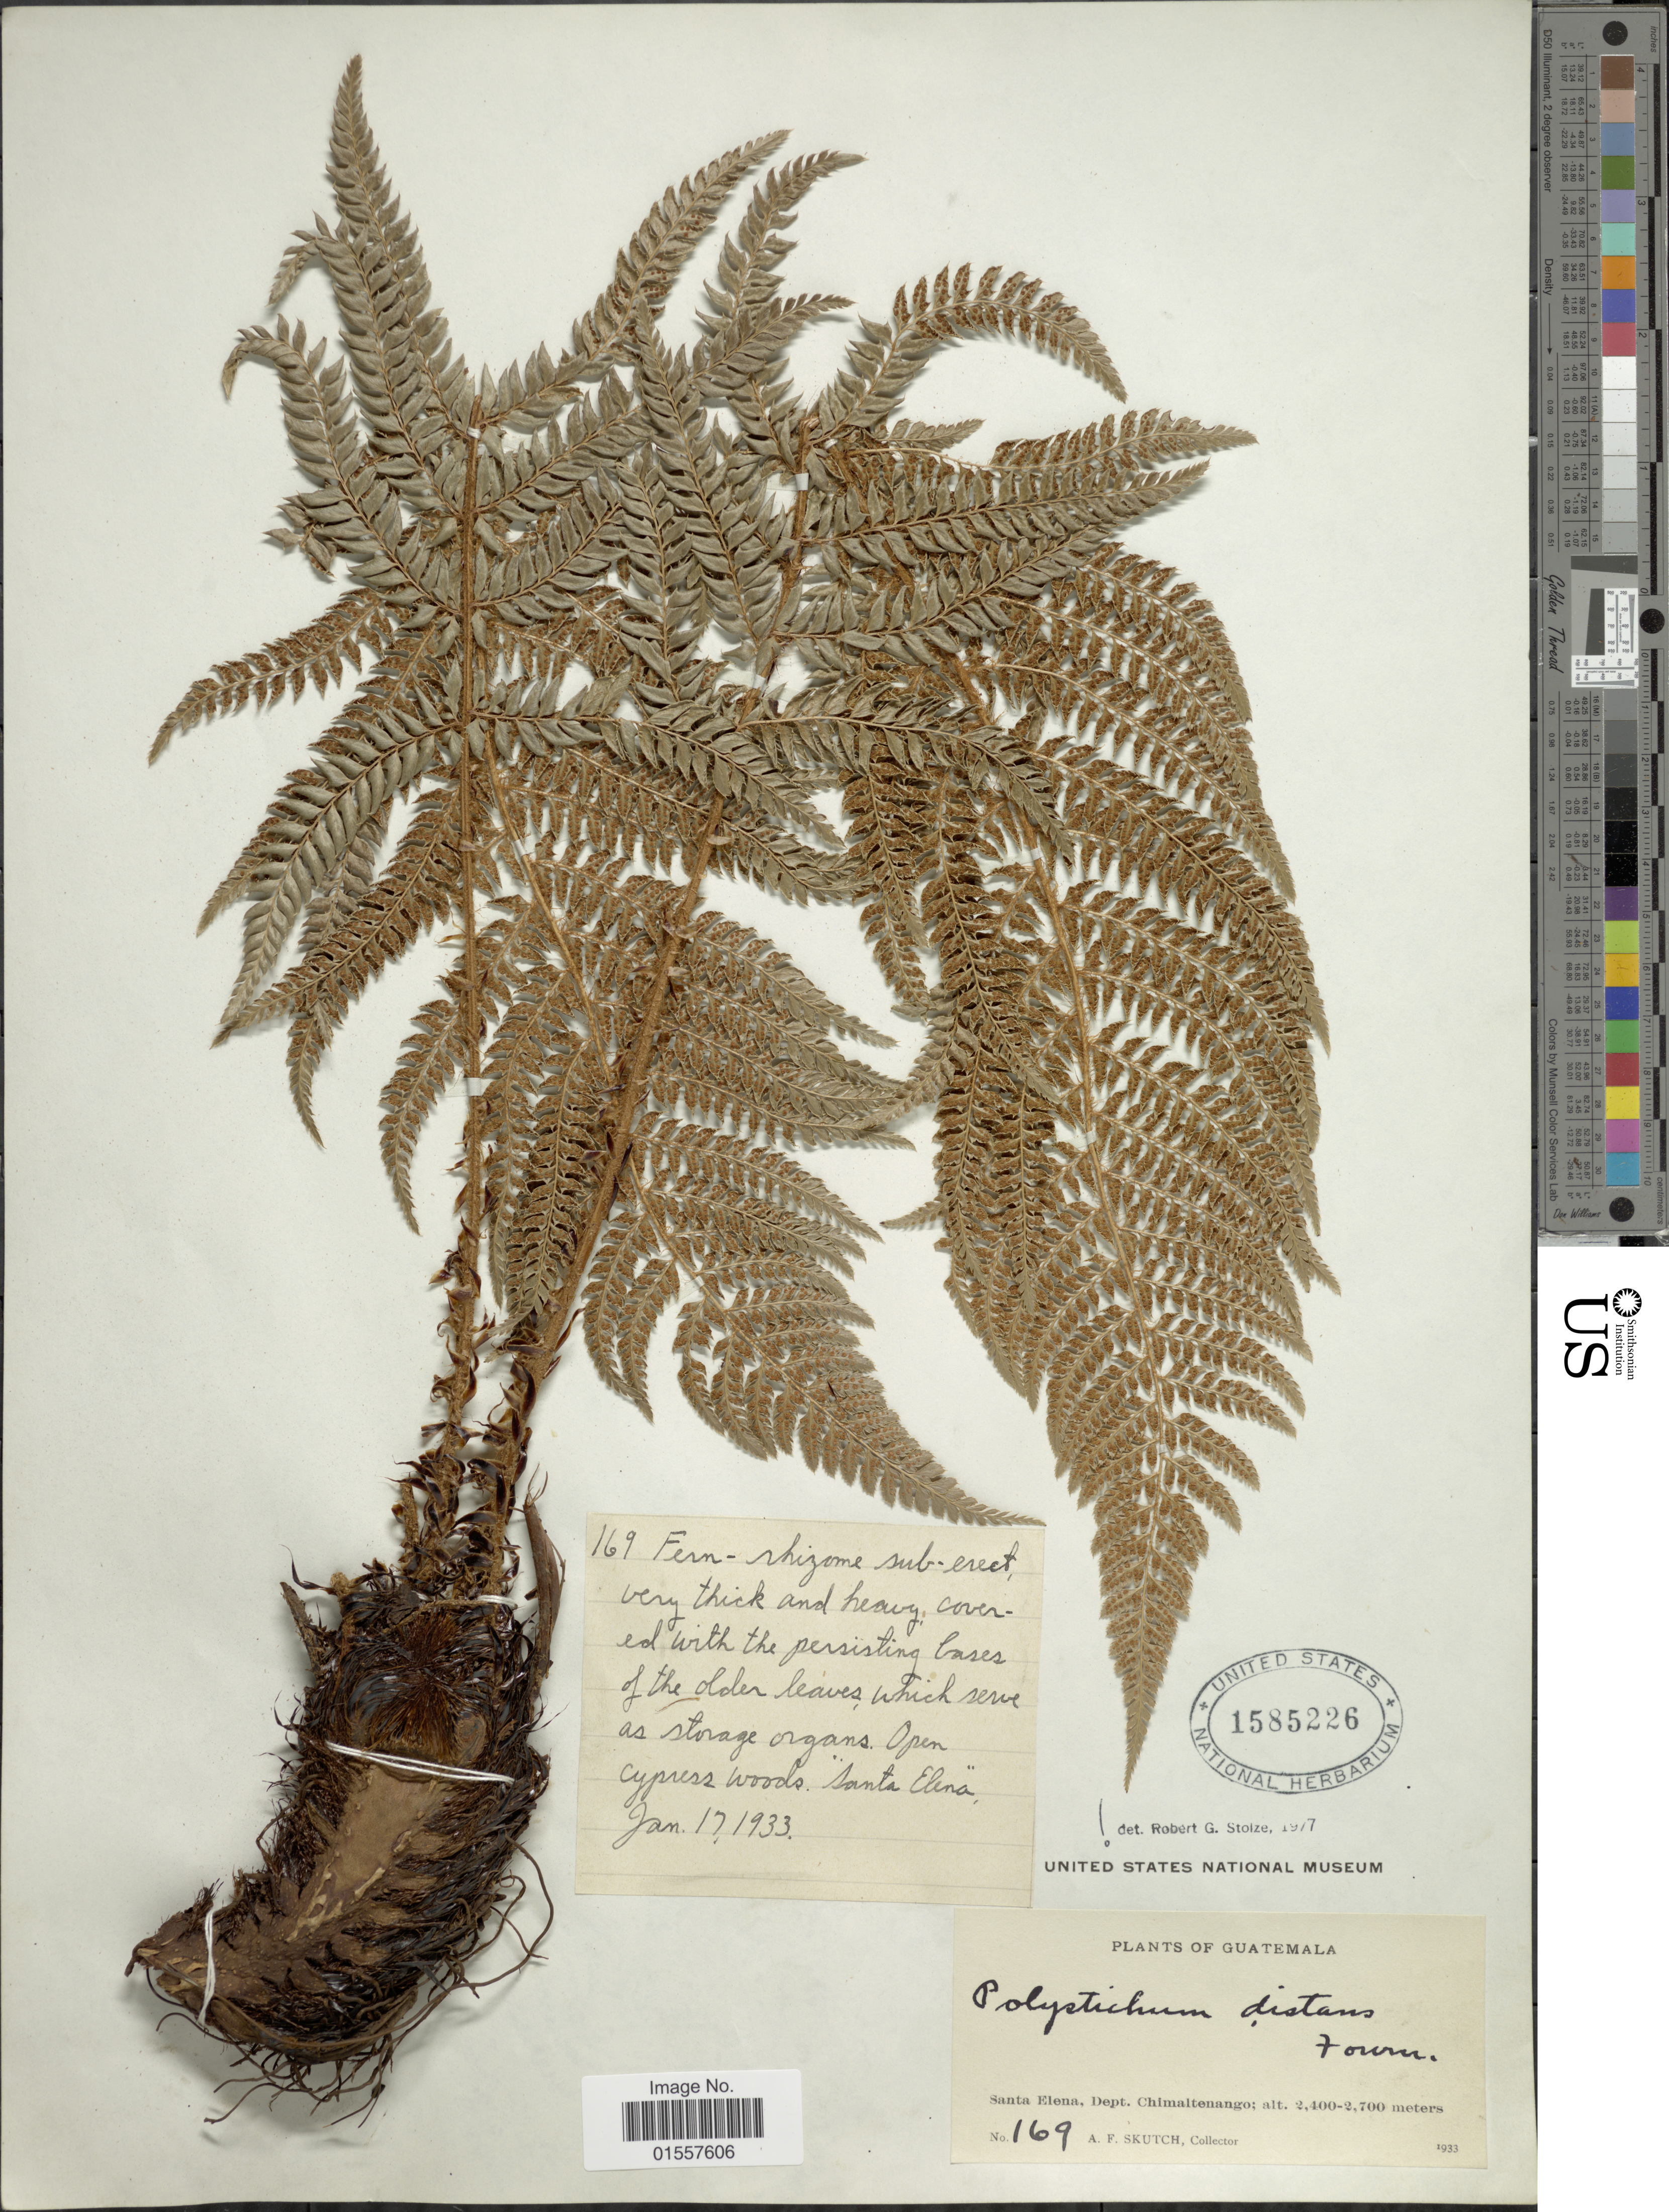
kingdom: Plantae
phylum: Tracheophyta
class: Polypodiopsida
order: Polypodiales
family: Dryopteridaceae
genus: Polystichum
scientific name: Polystichum distans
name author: E. Fourn.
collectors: A. F. Skutch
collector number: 169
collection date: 1933-01-17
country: Guatemala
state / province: Chimaltenango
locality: Santa Elena, Dept. Chimaltenango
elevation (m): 2400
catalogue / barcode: US 1585226